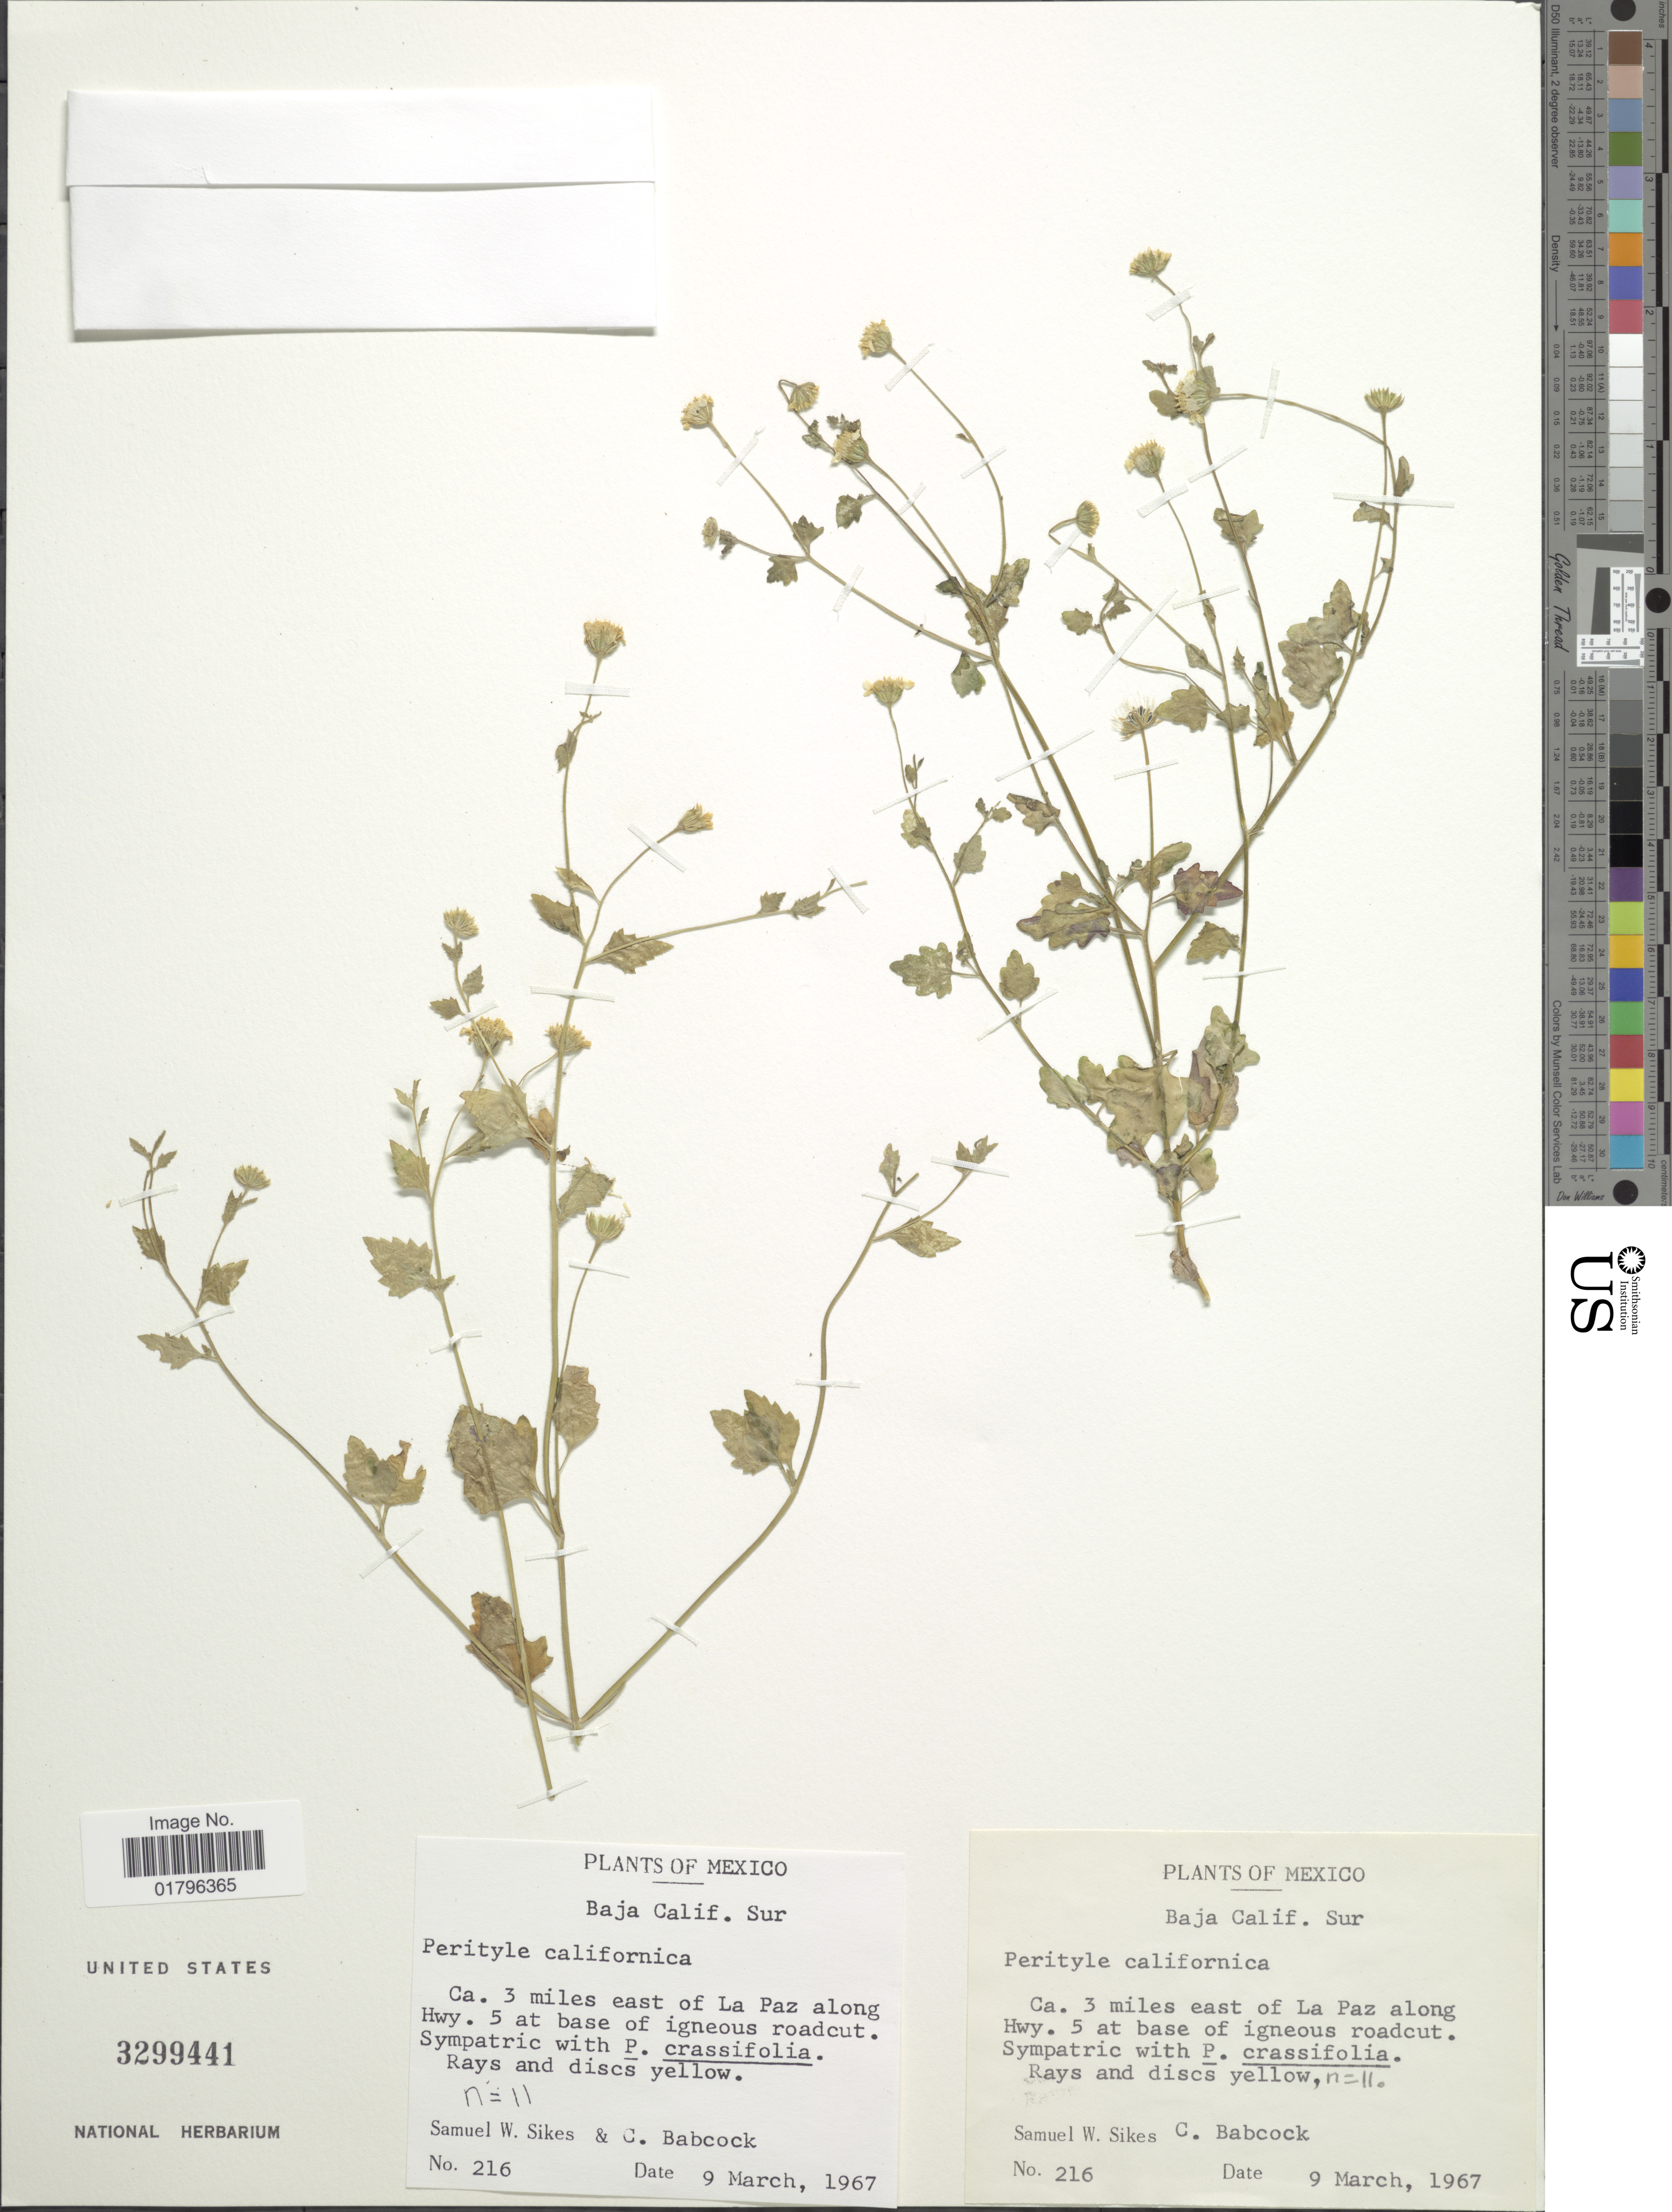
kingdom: Plantae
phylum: Tracheophyta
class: Magnoliopsida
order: Asterales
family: Asteraceae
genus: Perityle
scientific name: Perityle californica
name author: Benth.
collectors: S. Sikes & C. Babcock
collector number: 216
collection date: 1967-03-09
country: Mexico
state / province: Baja California Sur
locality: Baja Calif. Sur, ca 3 miles east of La Paz along Hwy 5 at base of igneous roadcut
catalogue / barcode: US 3299441